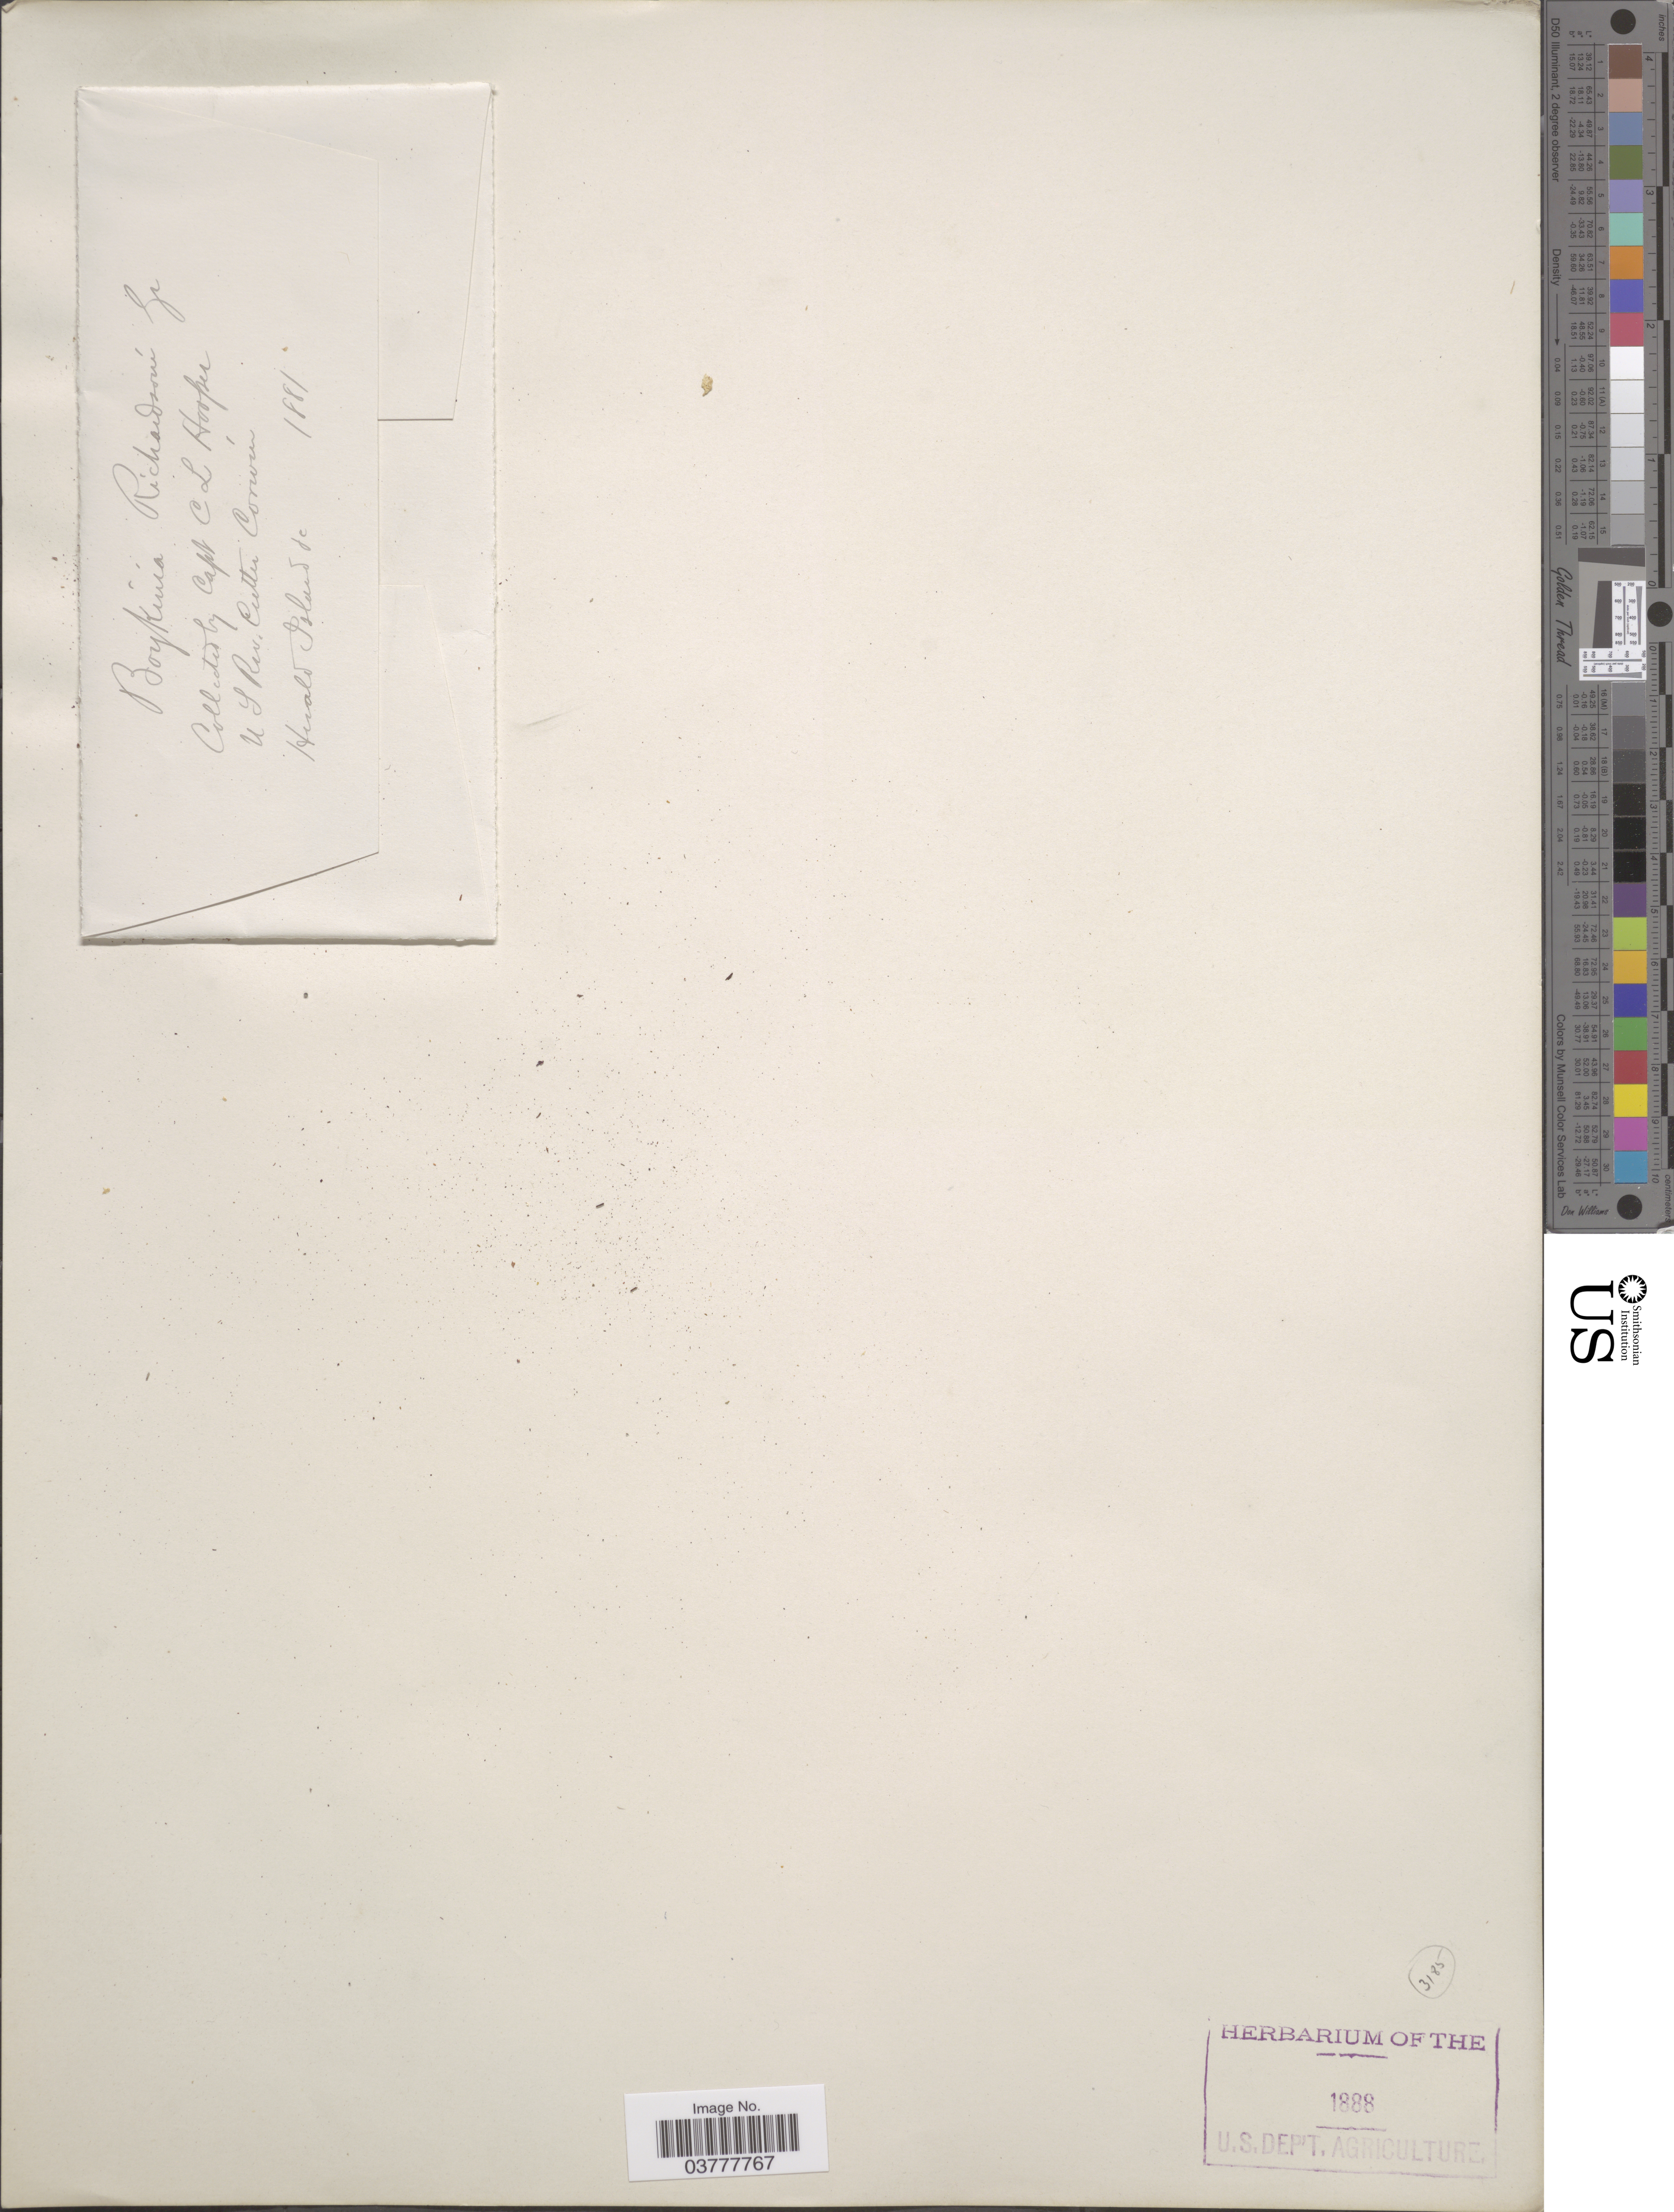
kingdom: Plantae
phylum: Tracheophyta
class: Magnoliopsida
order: Saxifragales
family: Saxifragaceae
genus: Boykinia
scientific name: Boykinia richardsonii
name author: (Hook.) A. Gray ex B.D. Jacks.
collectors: C. Hooper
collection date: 1881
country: Russian Federation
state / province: Chukotka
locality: Herald Island.